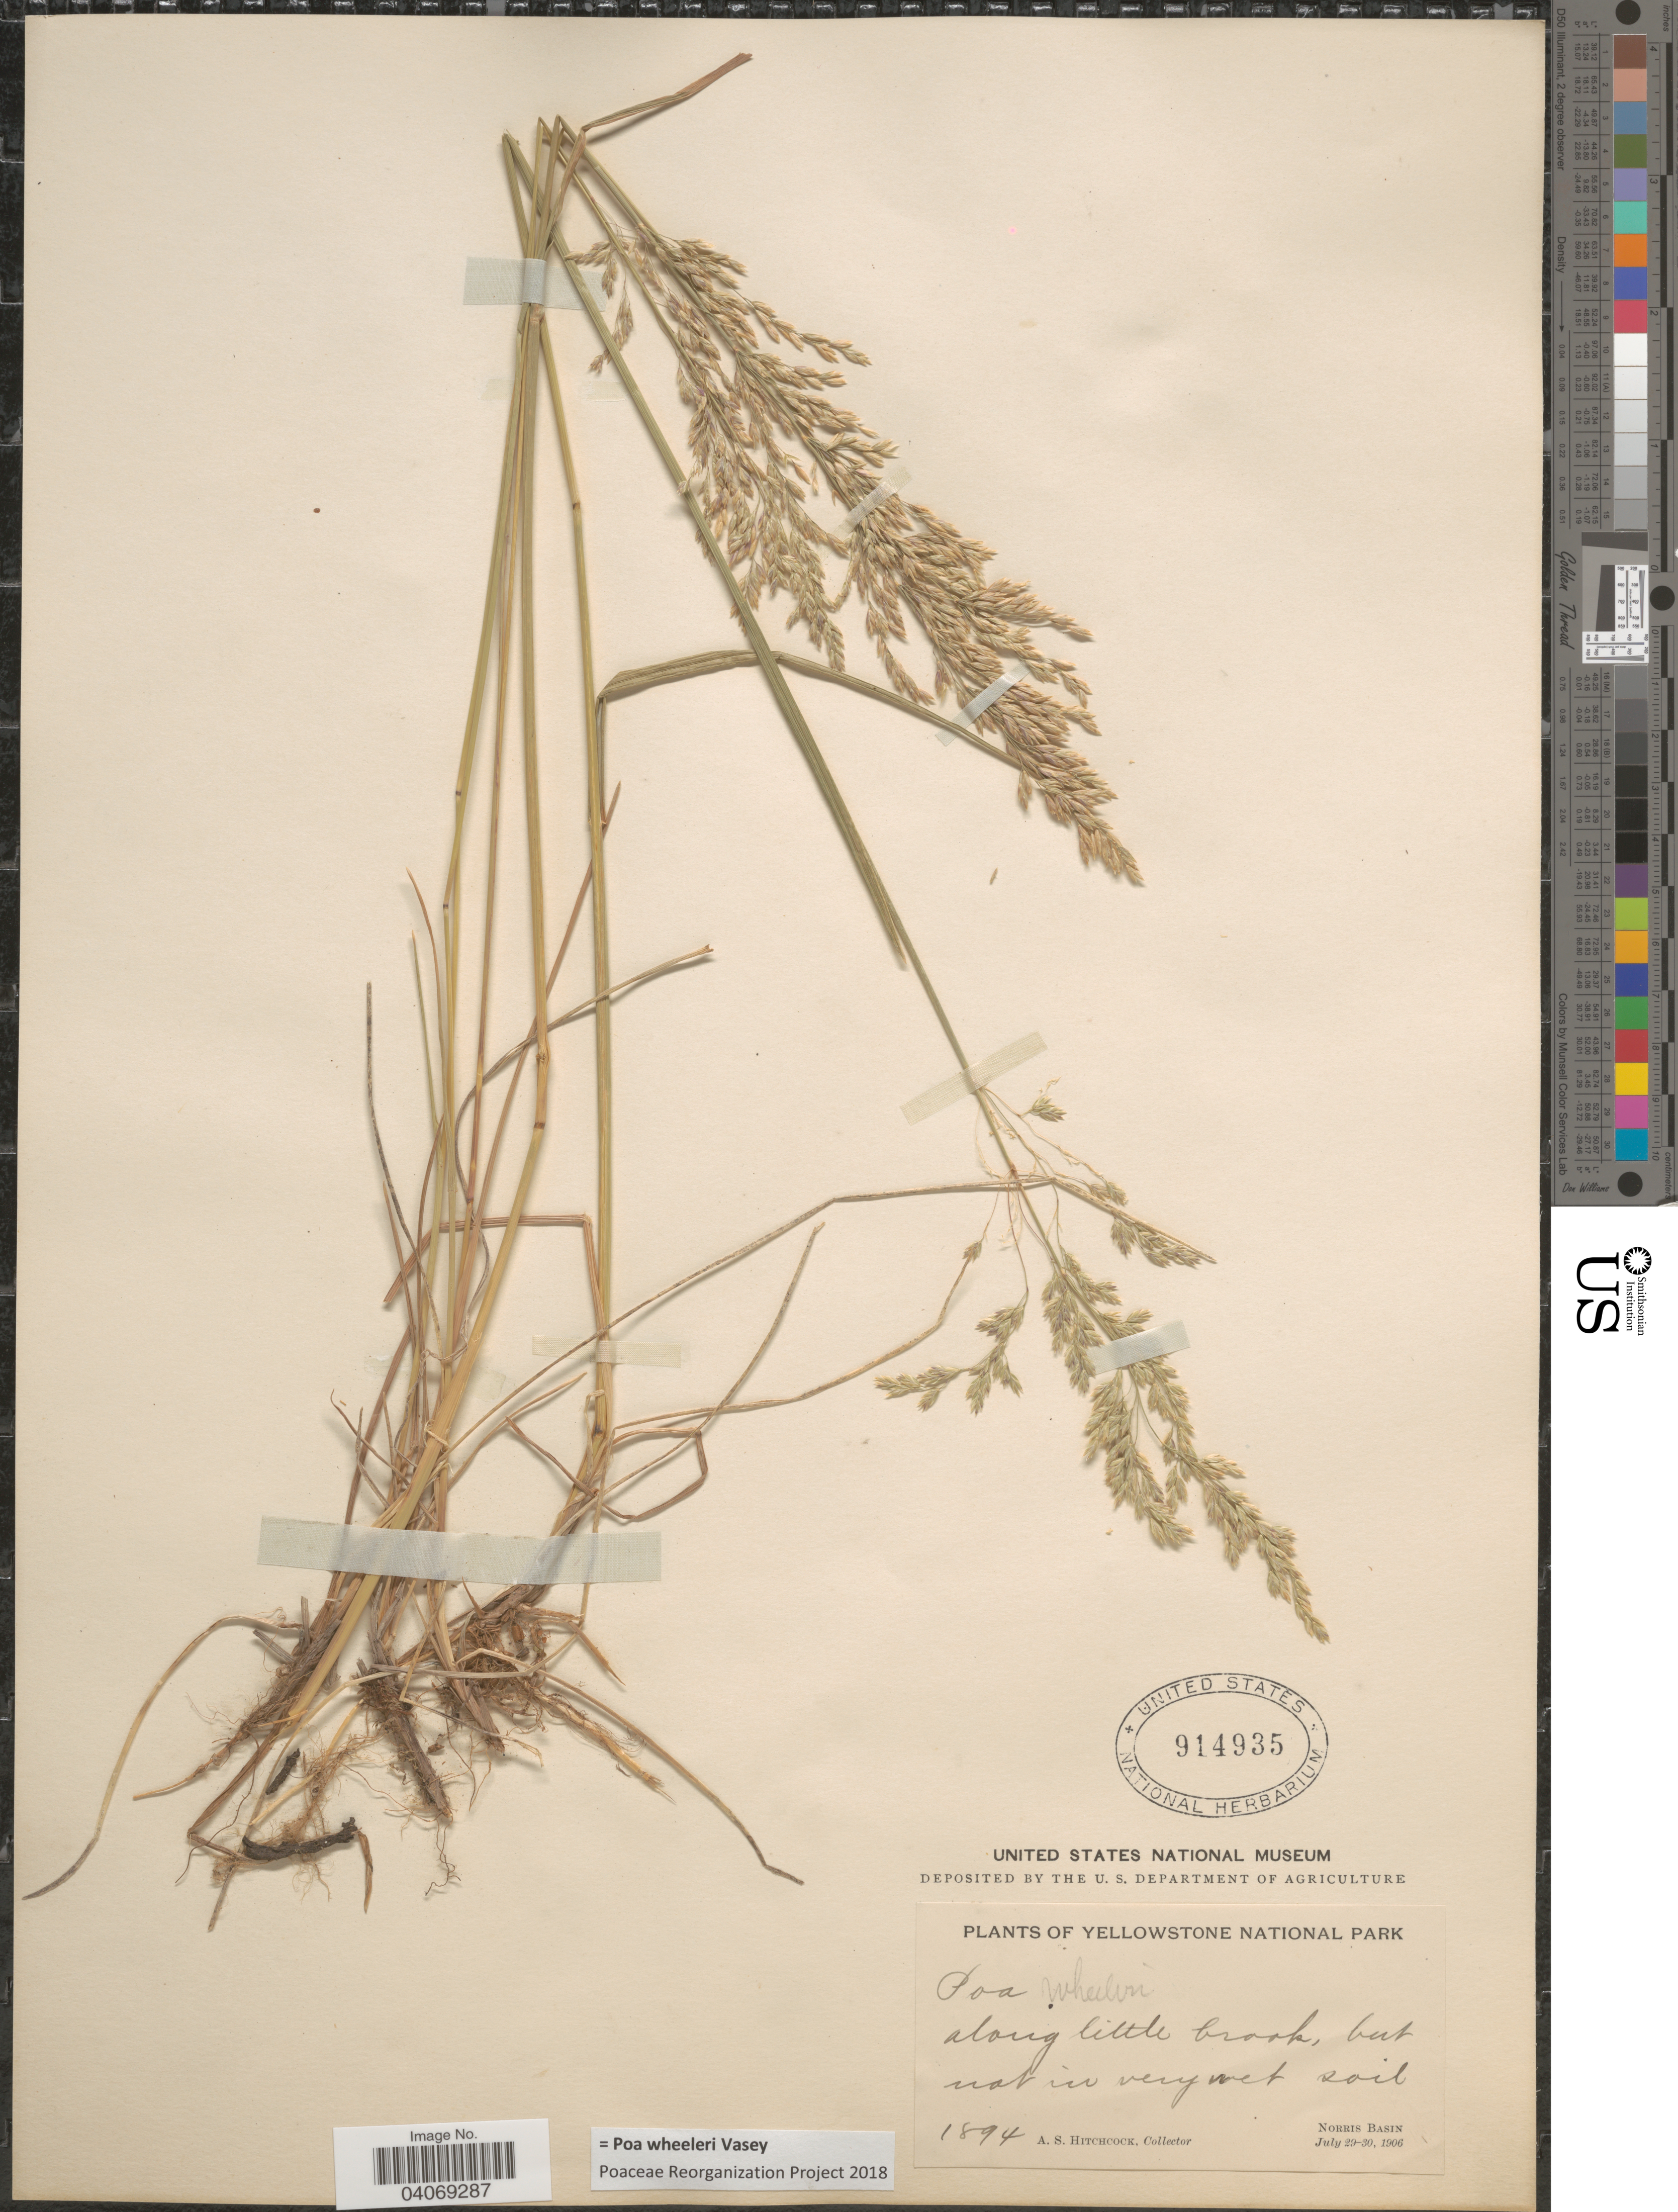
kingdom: Plantae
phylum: Tracheophyta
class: Liliopsida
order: Poales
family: Poaceae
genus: Poa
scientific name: Poa wheeleri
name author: Vasey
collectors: A. S. Hitchcock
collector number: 1894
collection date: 1906-07-29/1906-07-30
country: United States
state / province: Wyoming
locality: Yellowstone National Park. Along little brook, but not in very wet soil. Norris Basin.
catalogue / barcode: US 914935